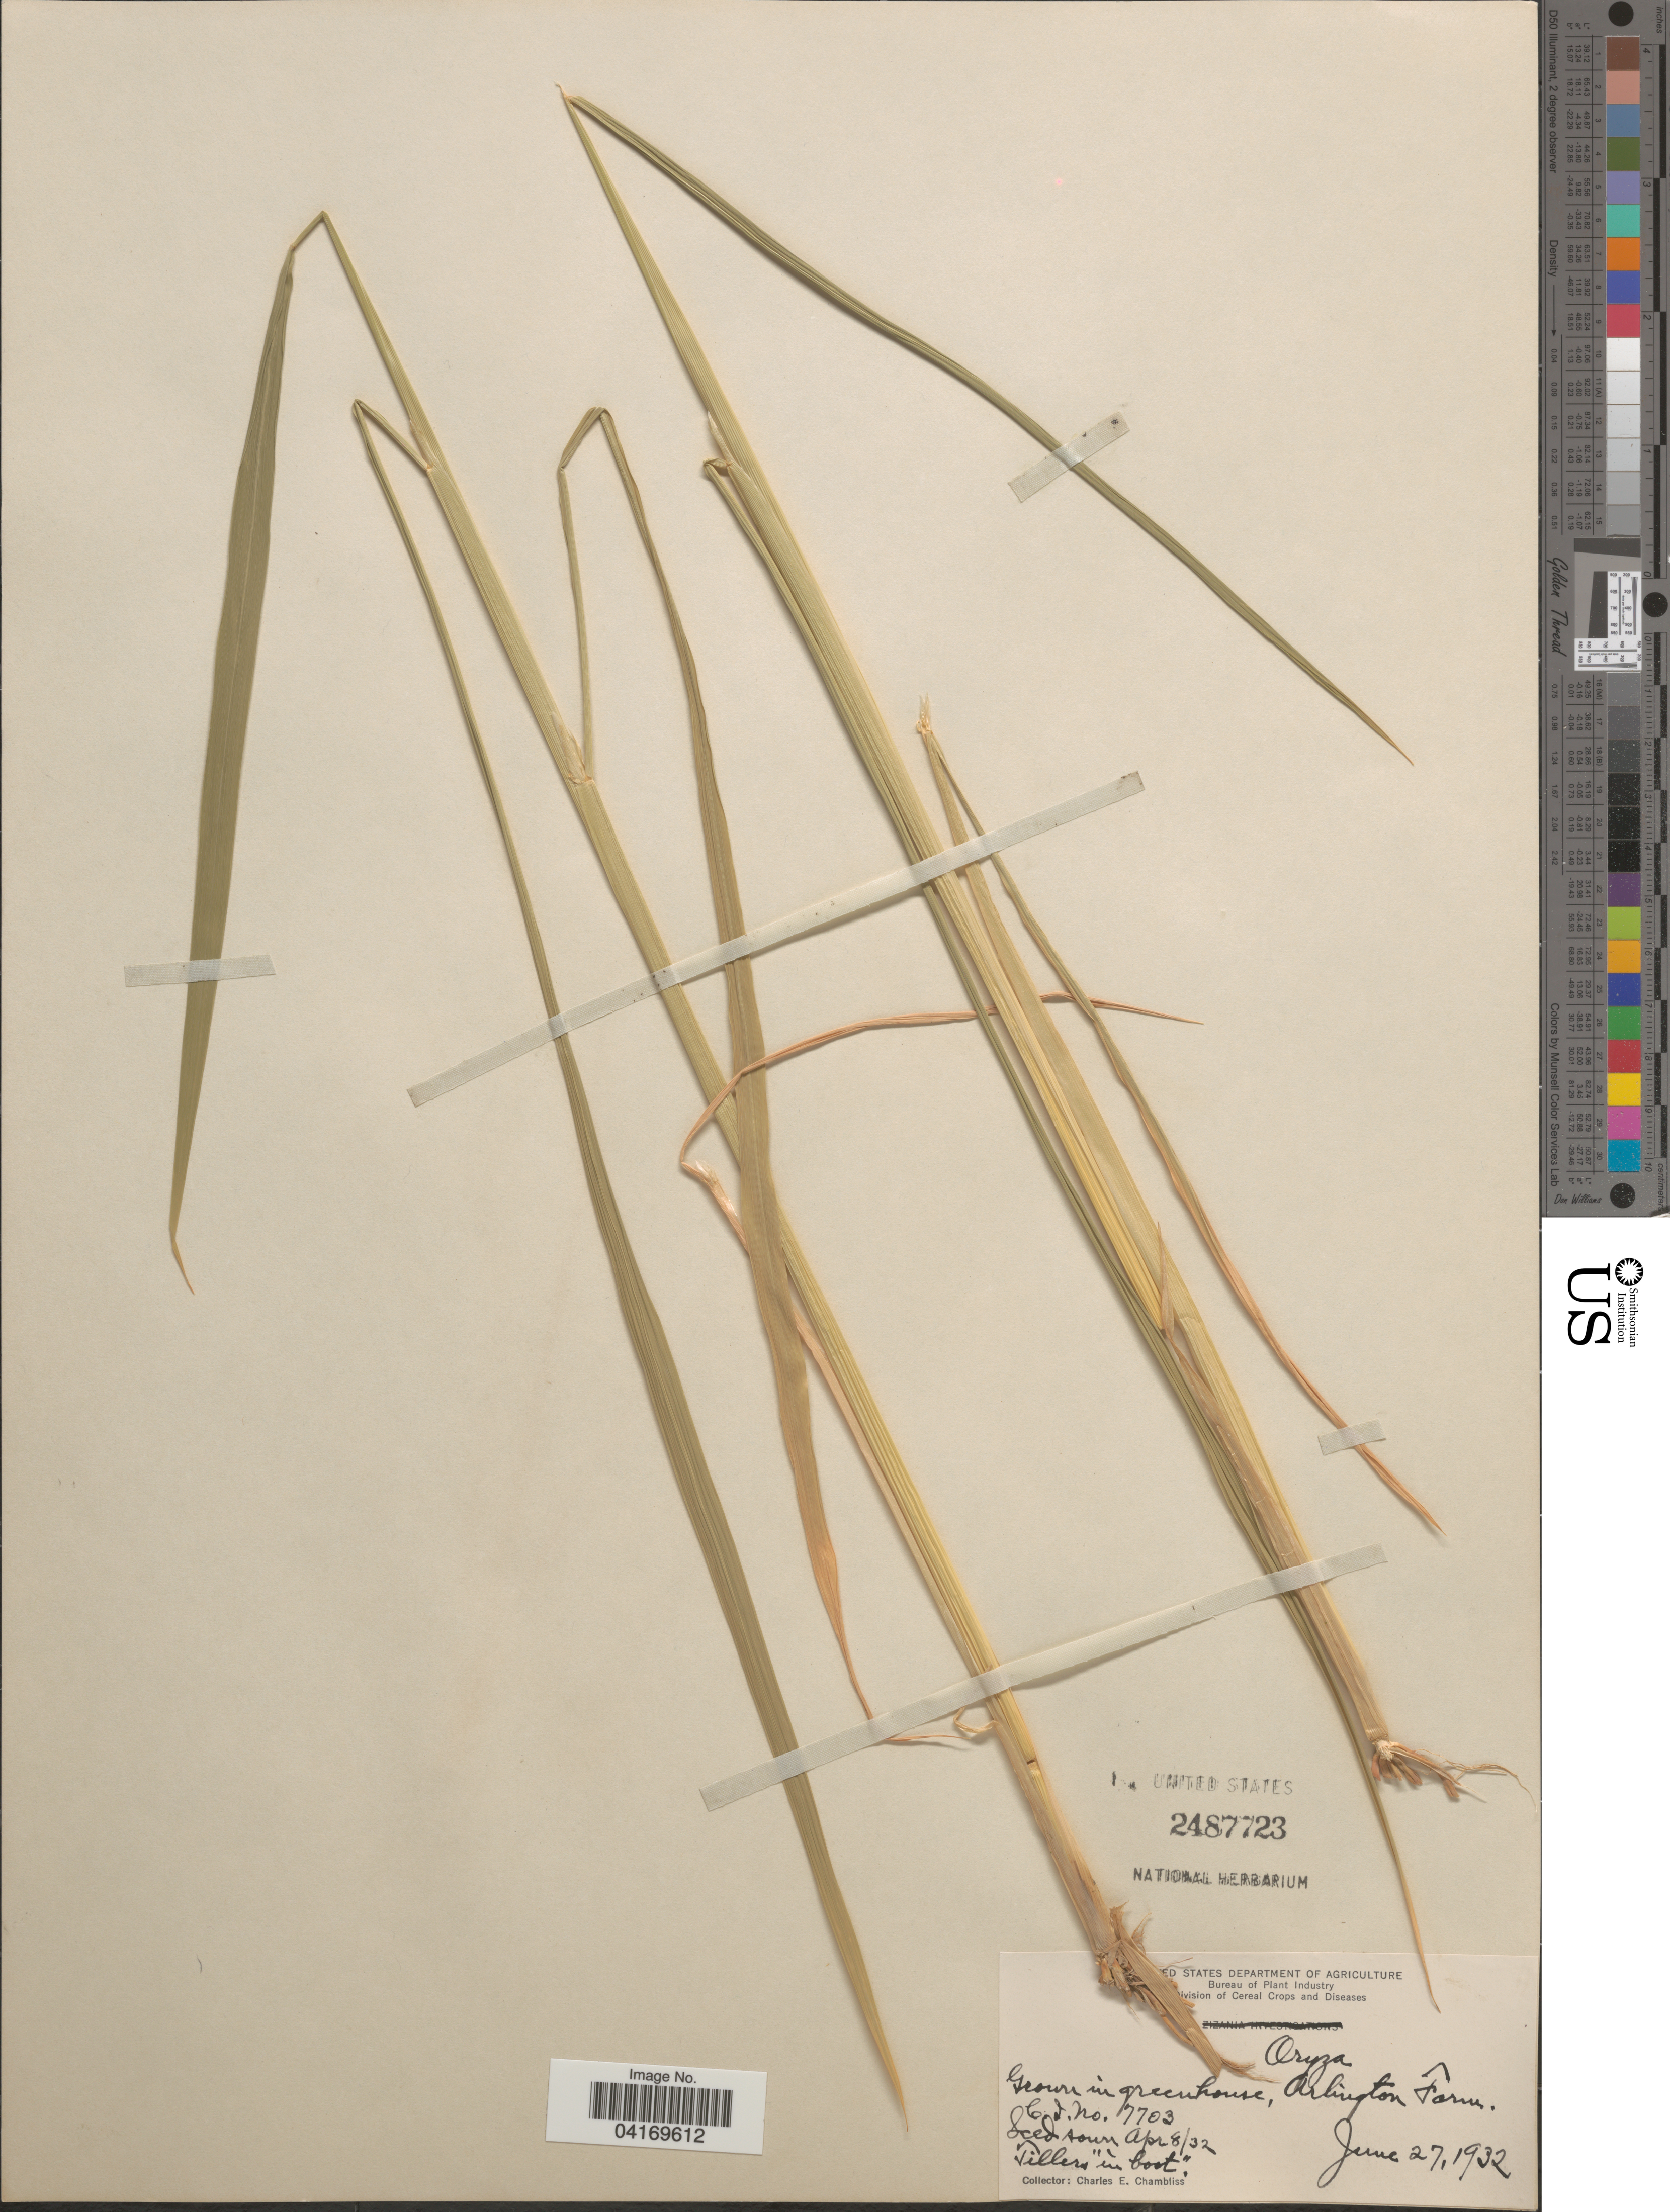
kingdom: Plantae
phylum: Tracheophyta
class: Liliopsida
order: Poales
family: Poaceae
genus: Oryza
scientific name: Oryza sp.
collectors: C. Chambliss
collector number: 7703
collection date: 1932-06-27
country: United States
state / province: Virginia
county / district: Arlington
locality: Grown in greenhouse, Arlington Farm.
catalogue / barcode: US 2487723